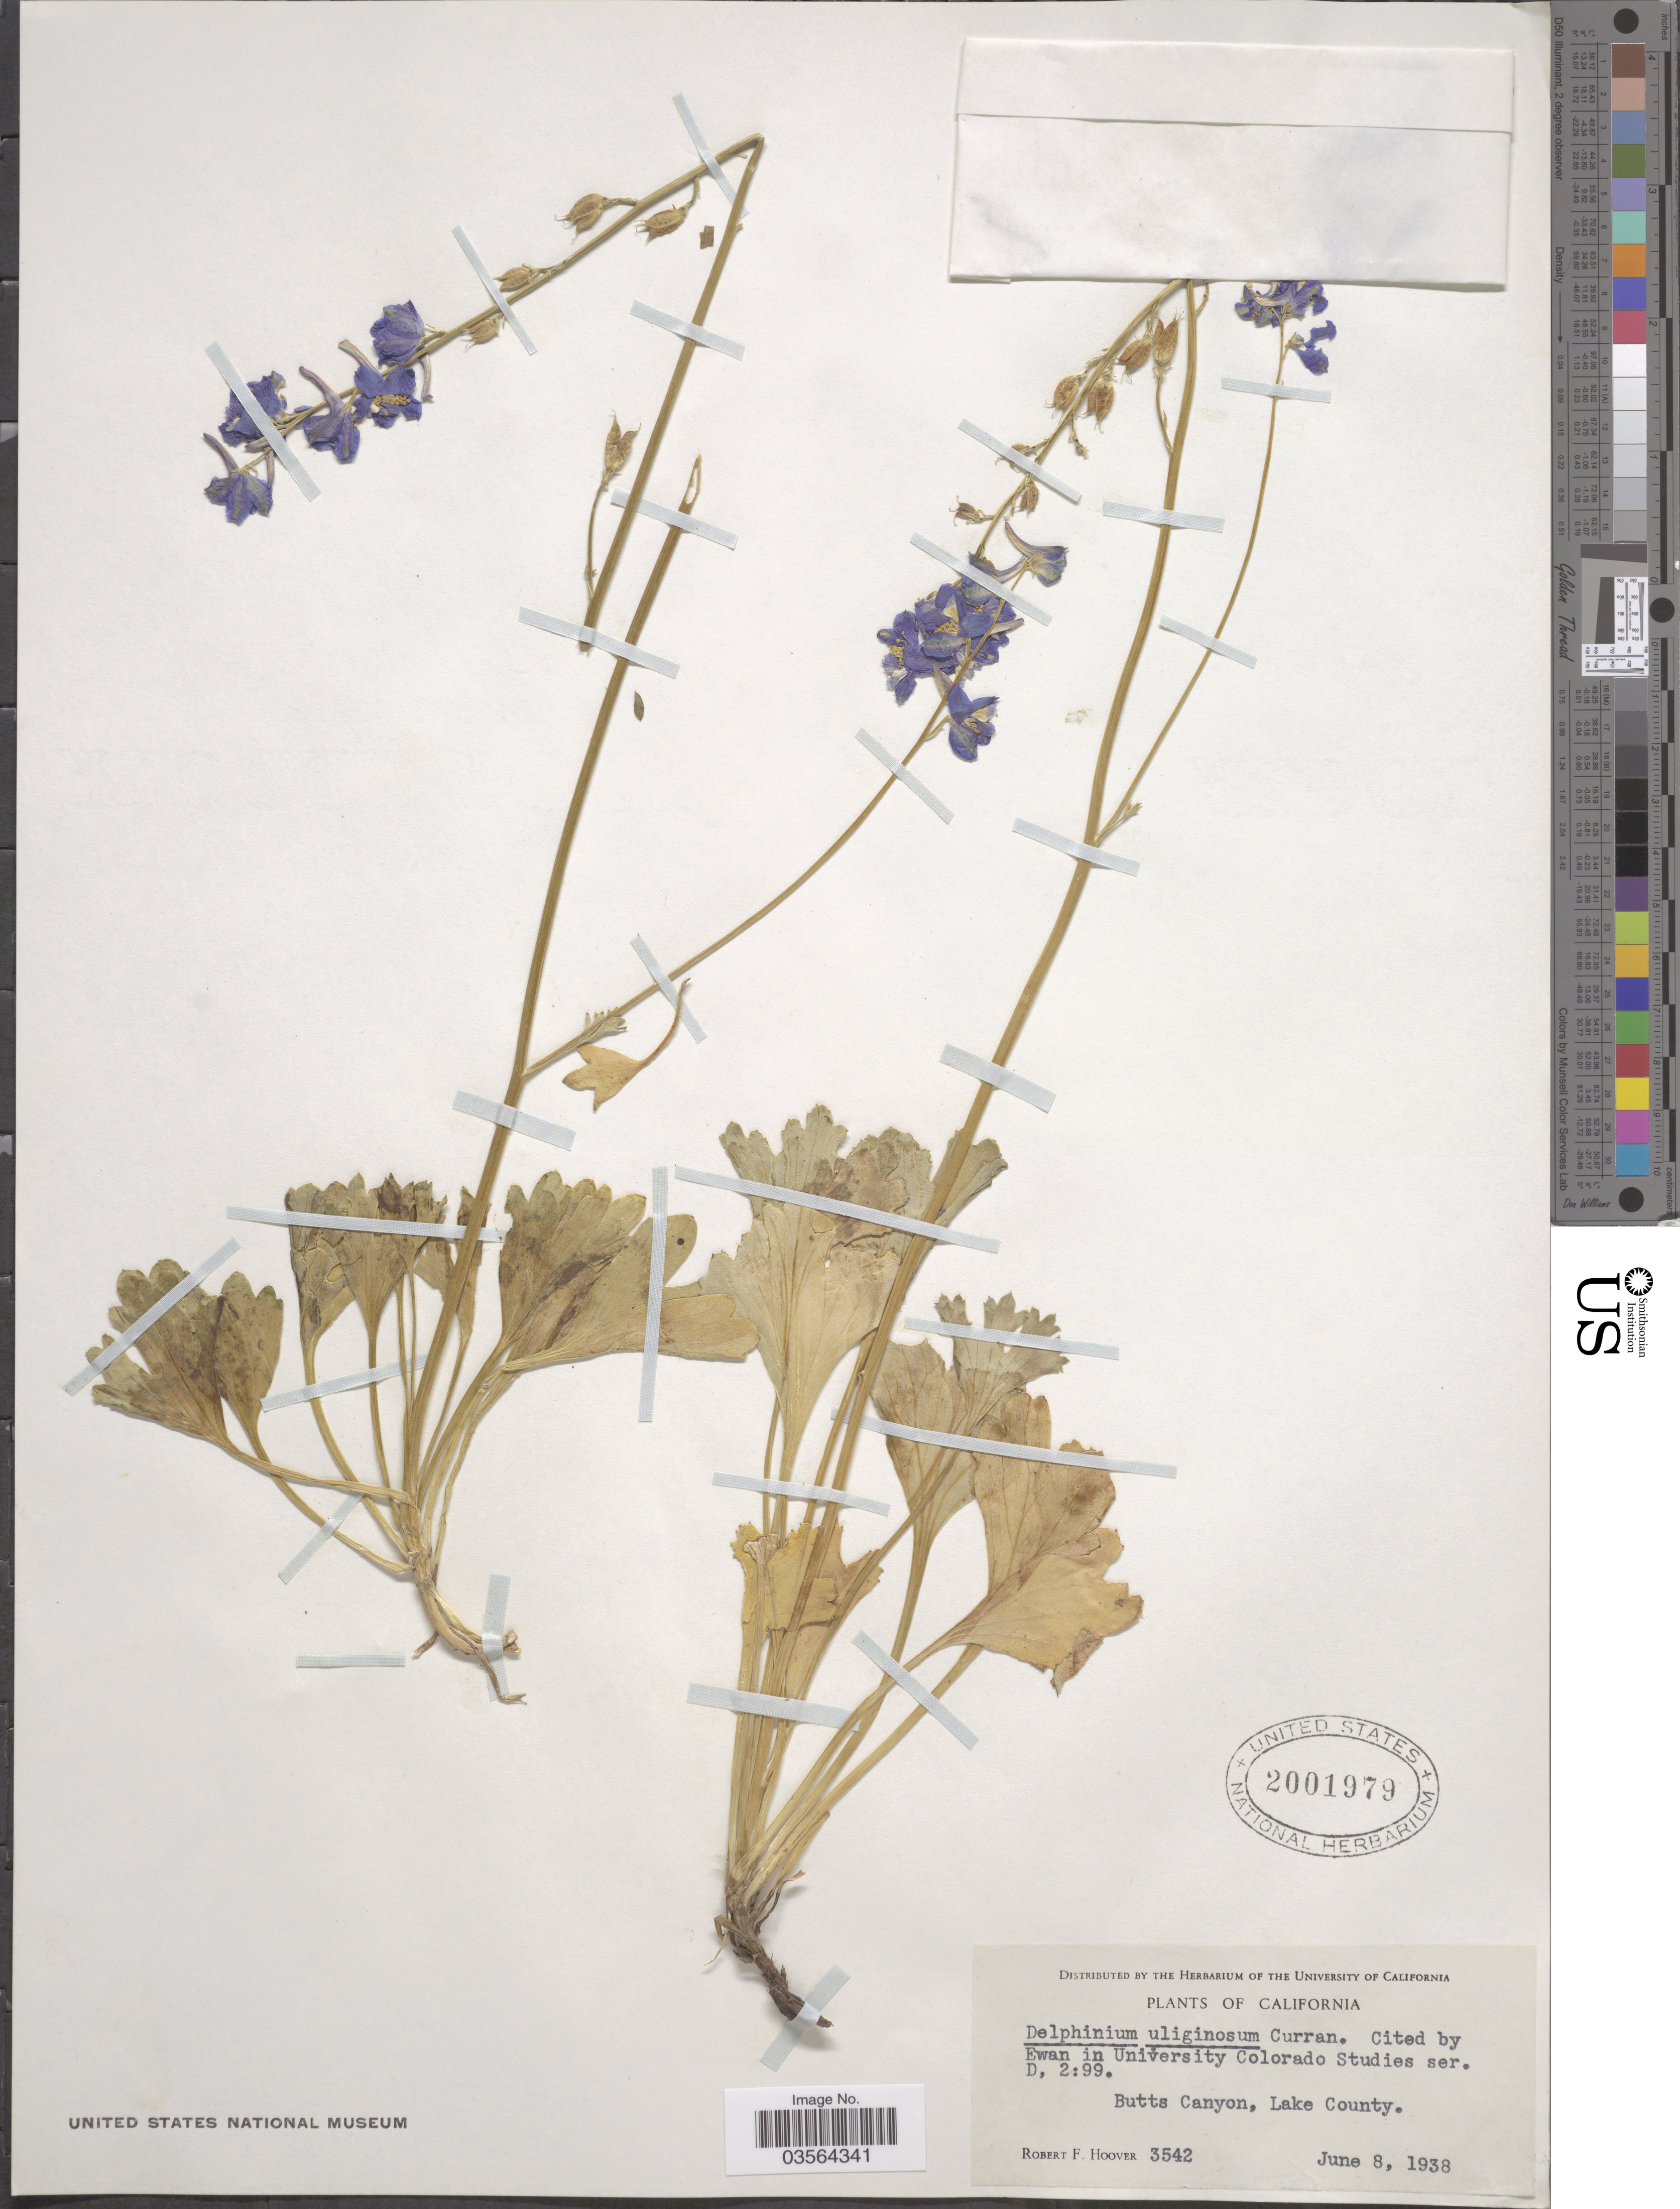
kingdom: Plantae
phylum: Tracheophyta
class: Magnoliopsida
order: Ranunculales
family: Ranunculaceae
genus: Delphinium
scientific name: Delphinium uliginosum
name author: Curran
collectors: R. F. Hoover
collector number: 3542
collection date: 1938-06-08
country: United States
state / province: California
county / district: Lake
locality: Butts Canyon, Lake County.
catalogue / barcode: US 2001979